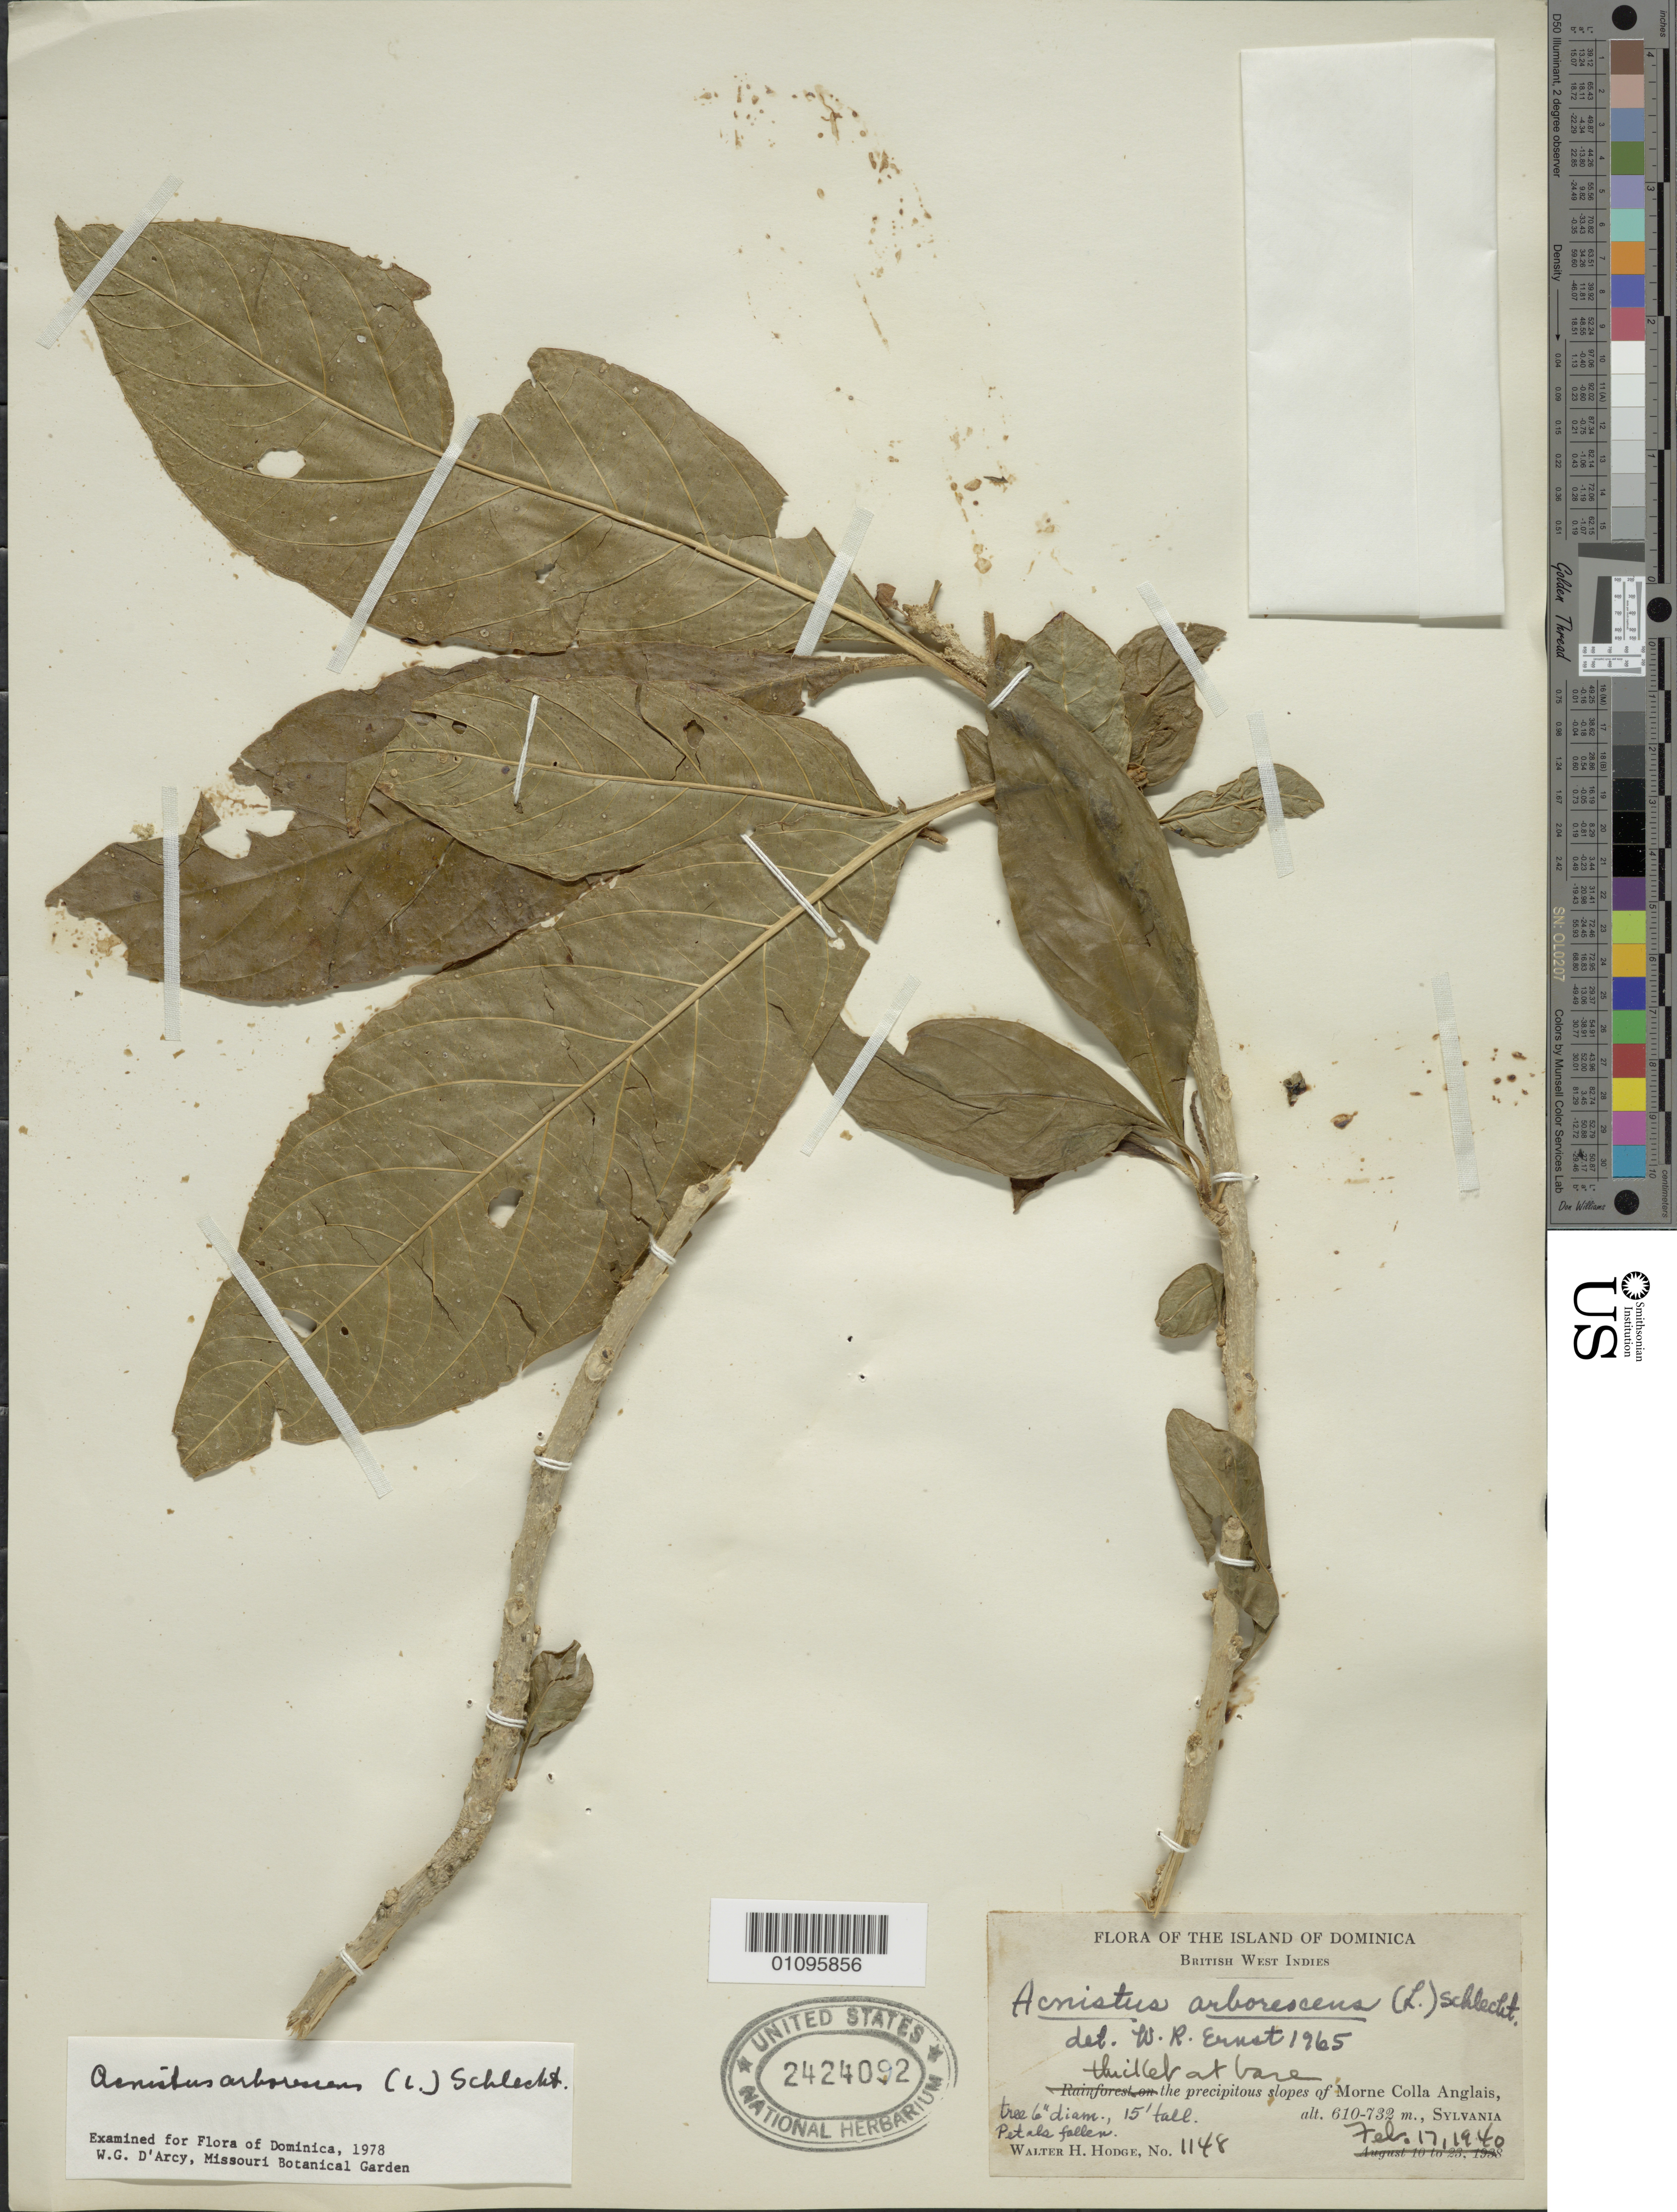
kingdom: Plantae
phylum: Tracheophyta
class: Magnoliopsida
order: Solanales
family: Solanaceae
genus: Acnistus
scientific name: Acnistus arborescens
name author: (L.) Schltdl.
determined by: D'Arcy, W. G.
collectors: W. Hodge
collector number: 1148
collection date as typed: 17 Feb 1940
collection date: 1940-02-17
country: Dominica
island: Dominica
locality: Sylvania, slopes of Morne Colla Anglais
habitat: Thicket at base of precipitous slopes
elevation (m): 610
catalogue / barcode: US 2424092